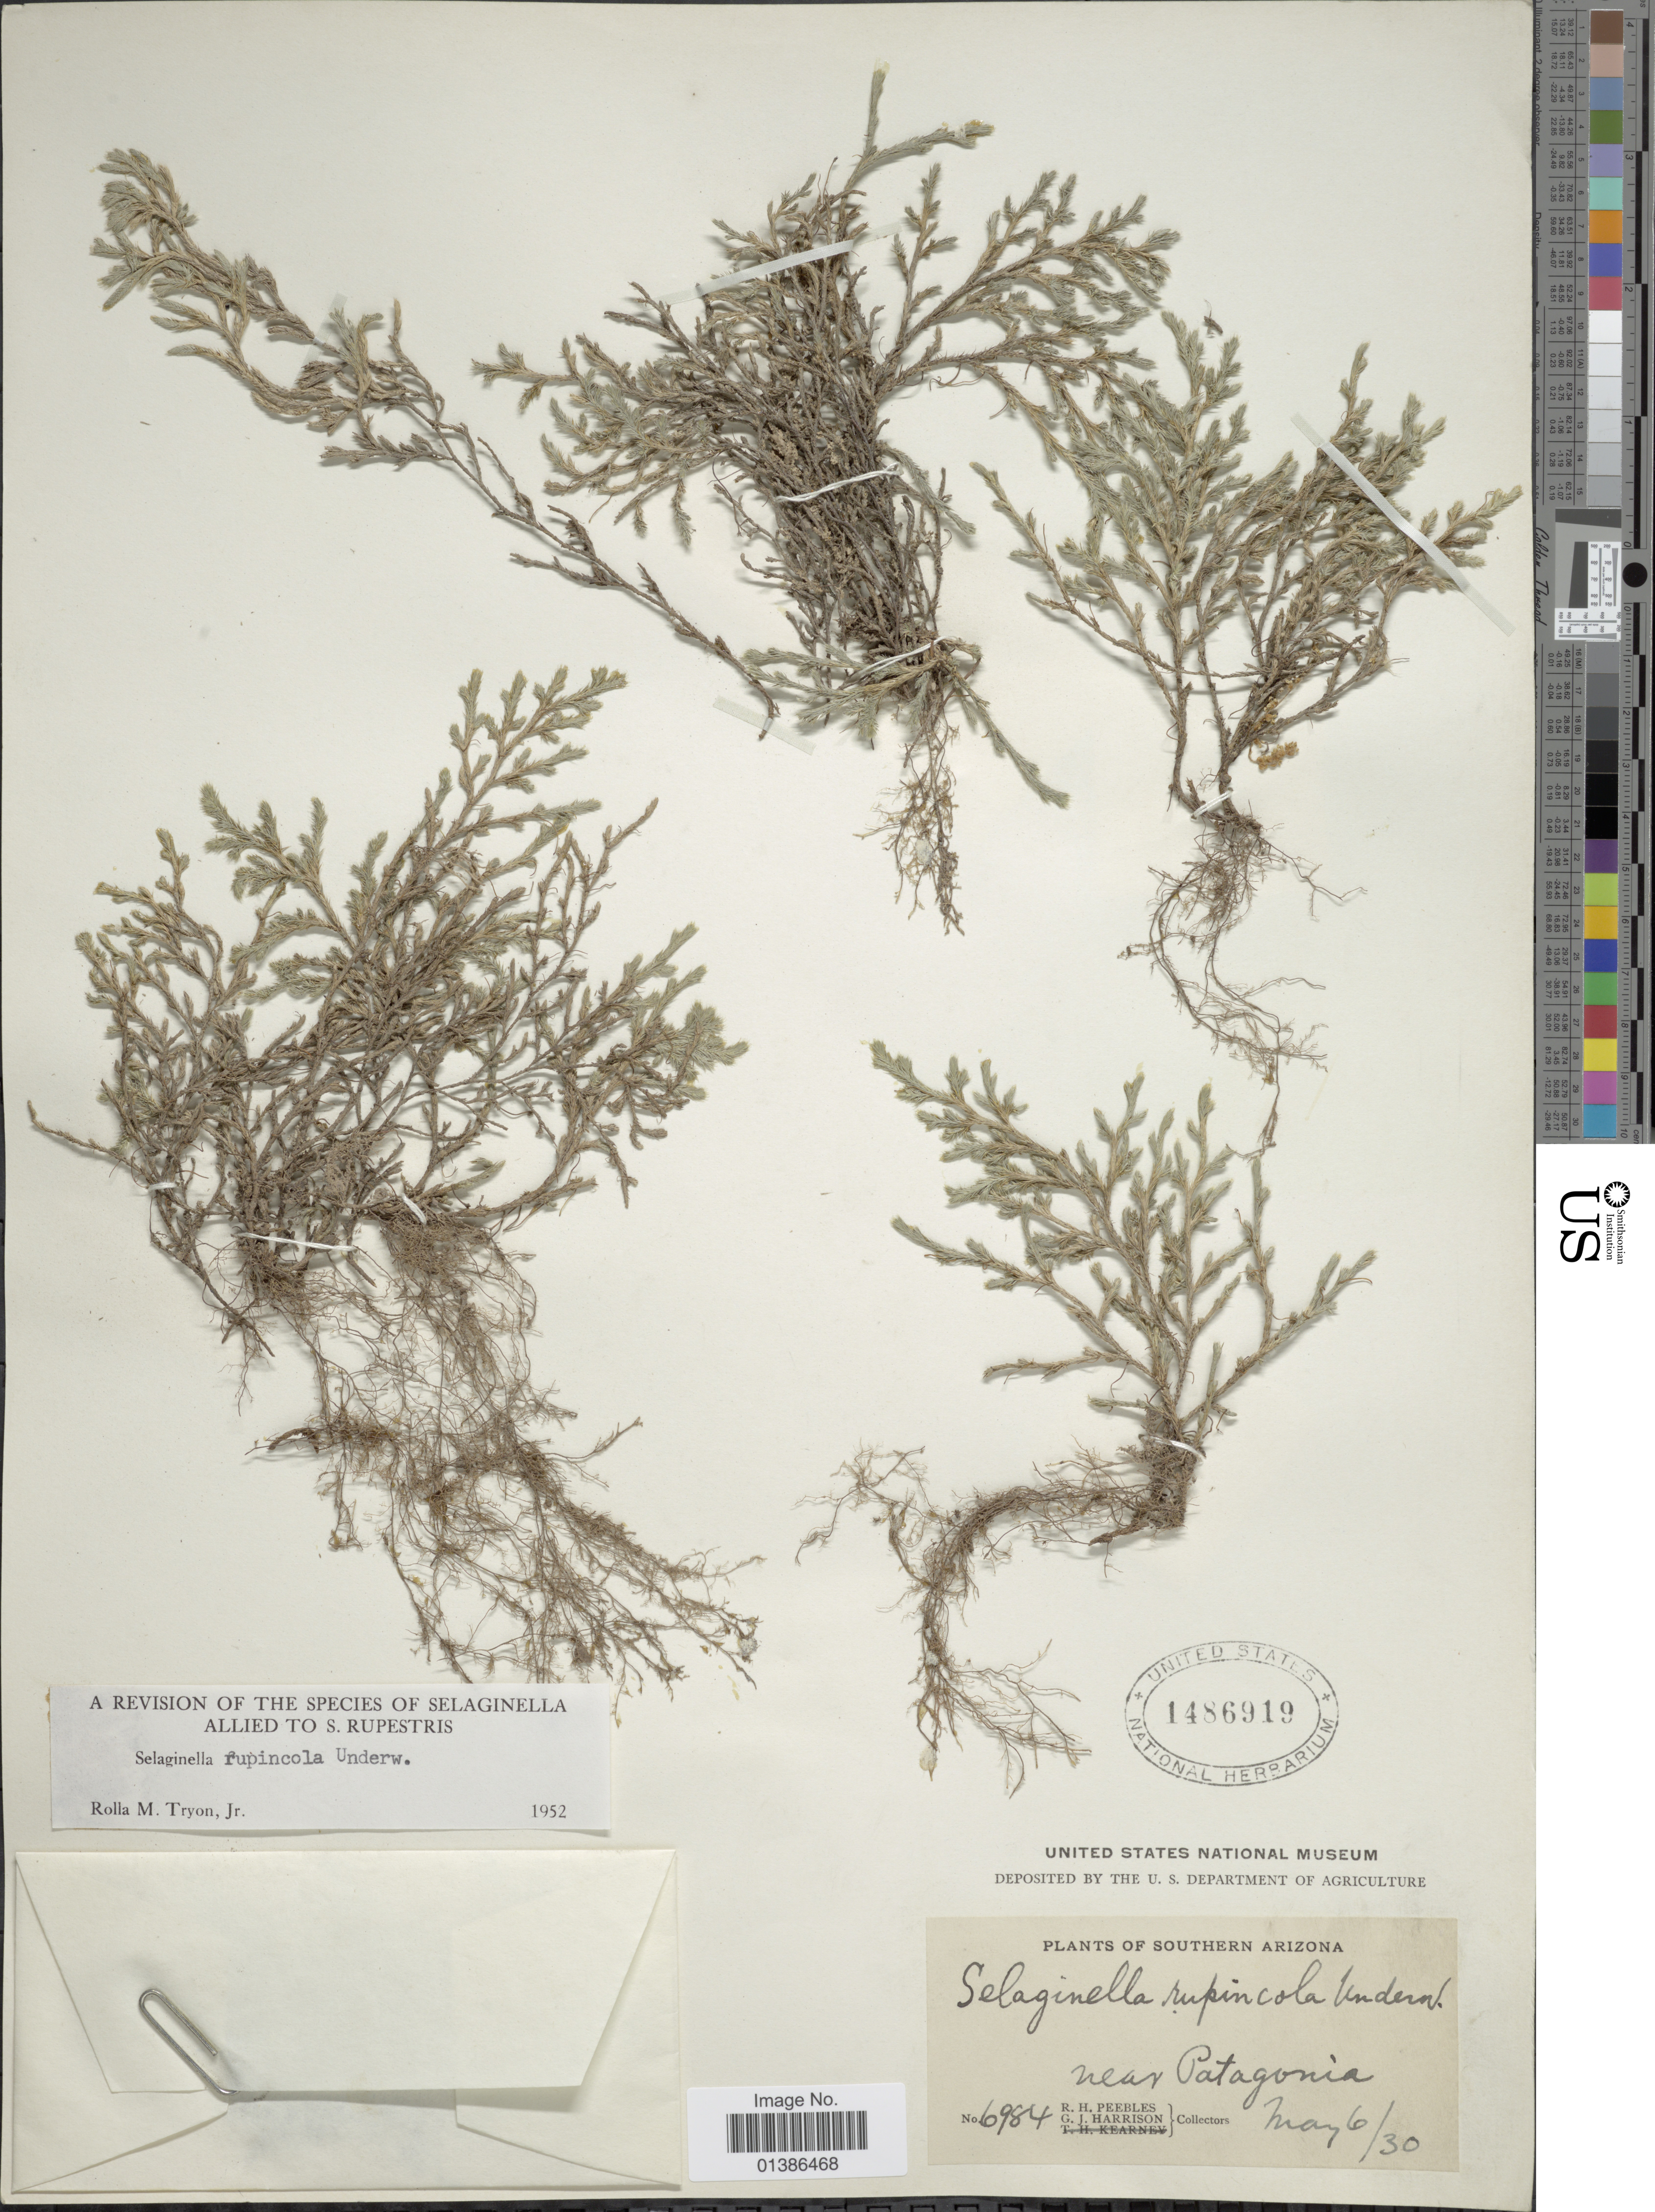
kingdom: Plantae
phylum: Tracheophyta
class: Lycopodiopsida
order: Selaginellales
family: Selaginellaceae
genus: Selaginella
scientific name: Selaginella rupincola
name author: Underw.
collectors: R. H. Peebles & G. J. Harrison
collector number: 6984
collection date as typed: Transcribed d/m/y: 6/5/30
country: United States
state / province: Arizona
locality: Southern Arizona. Near Patagonia.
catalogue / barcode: US 1486919